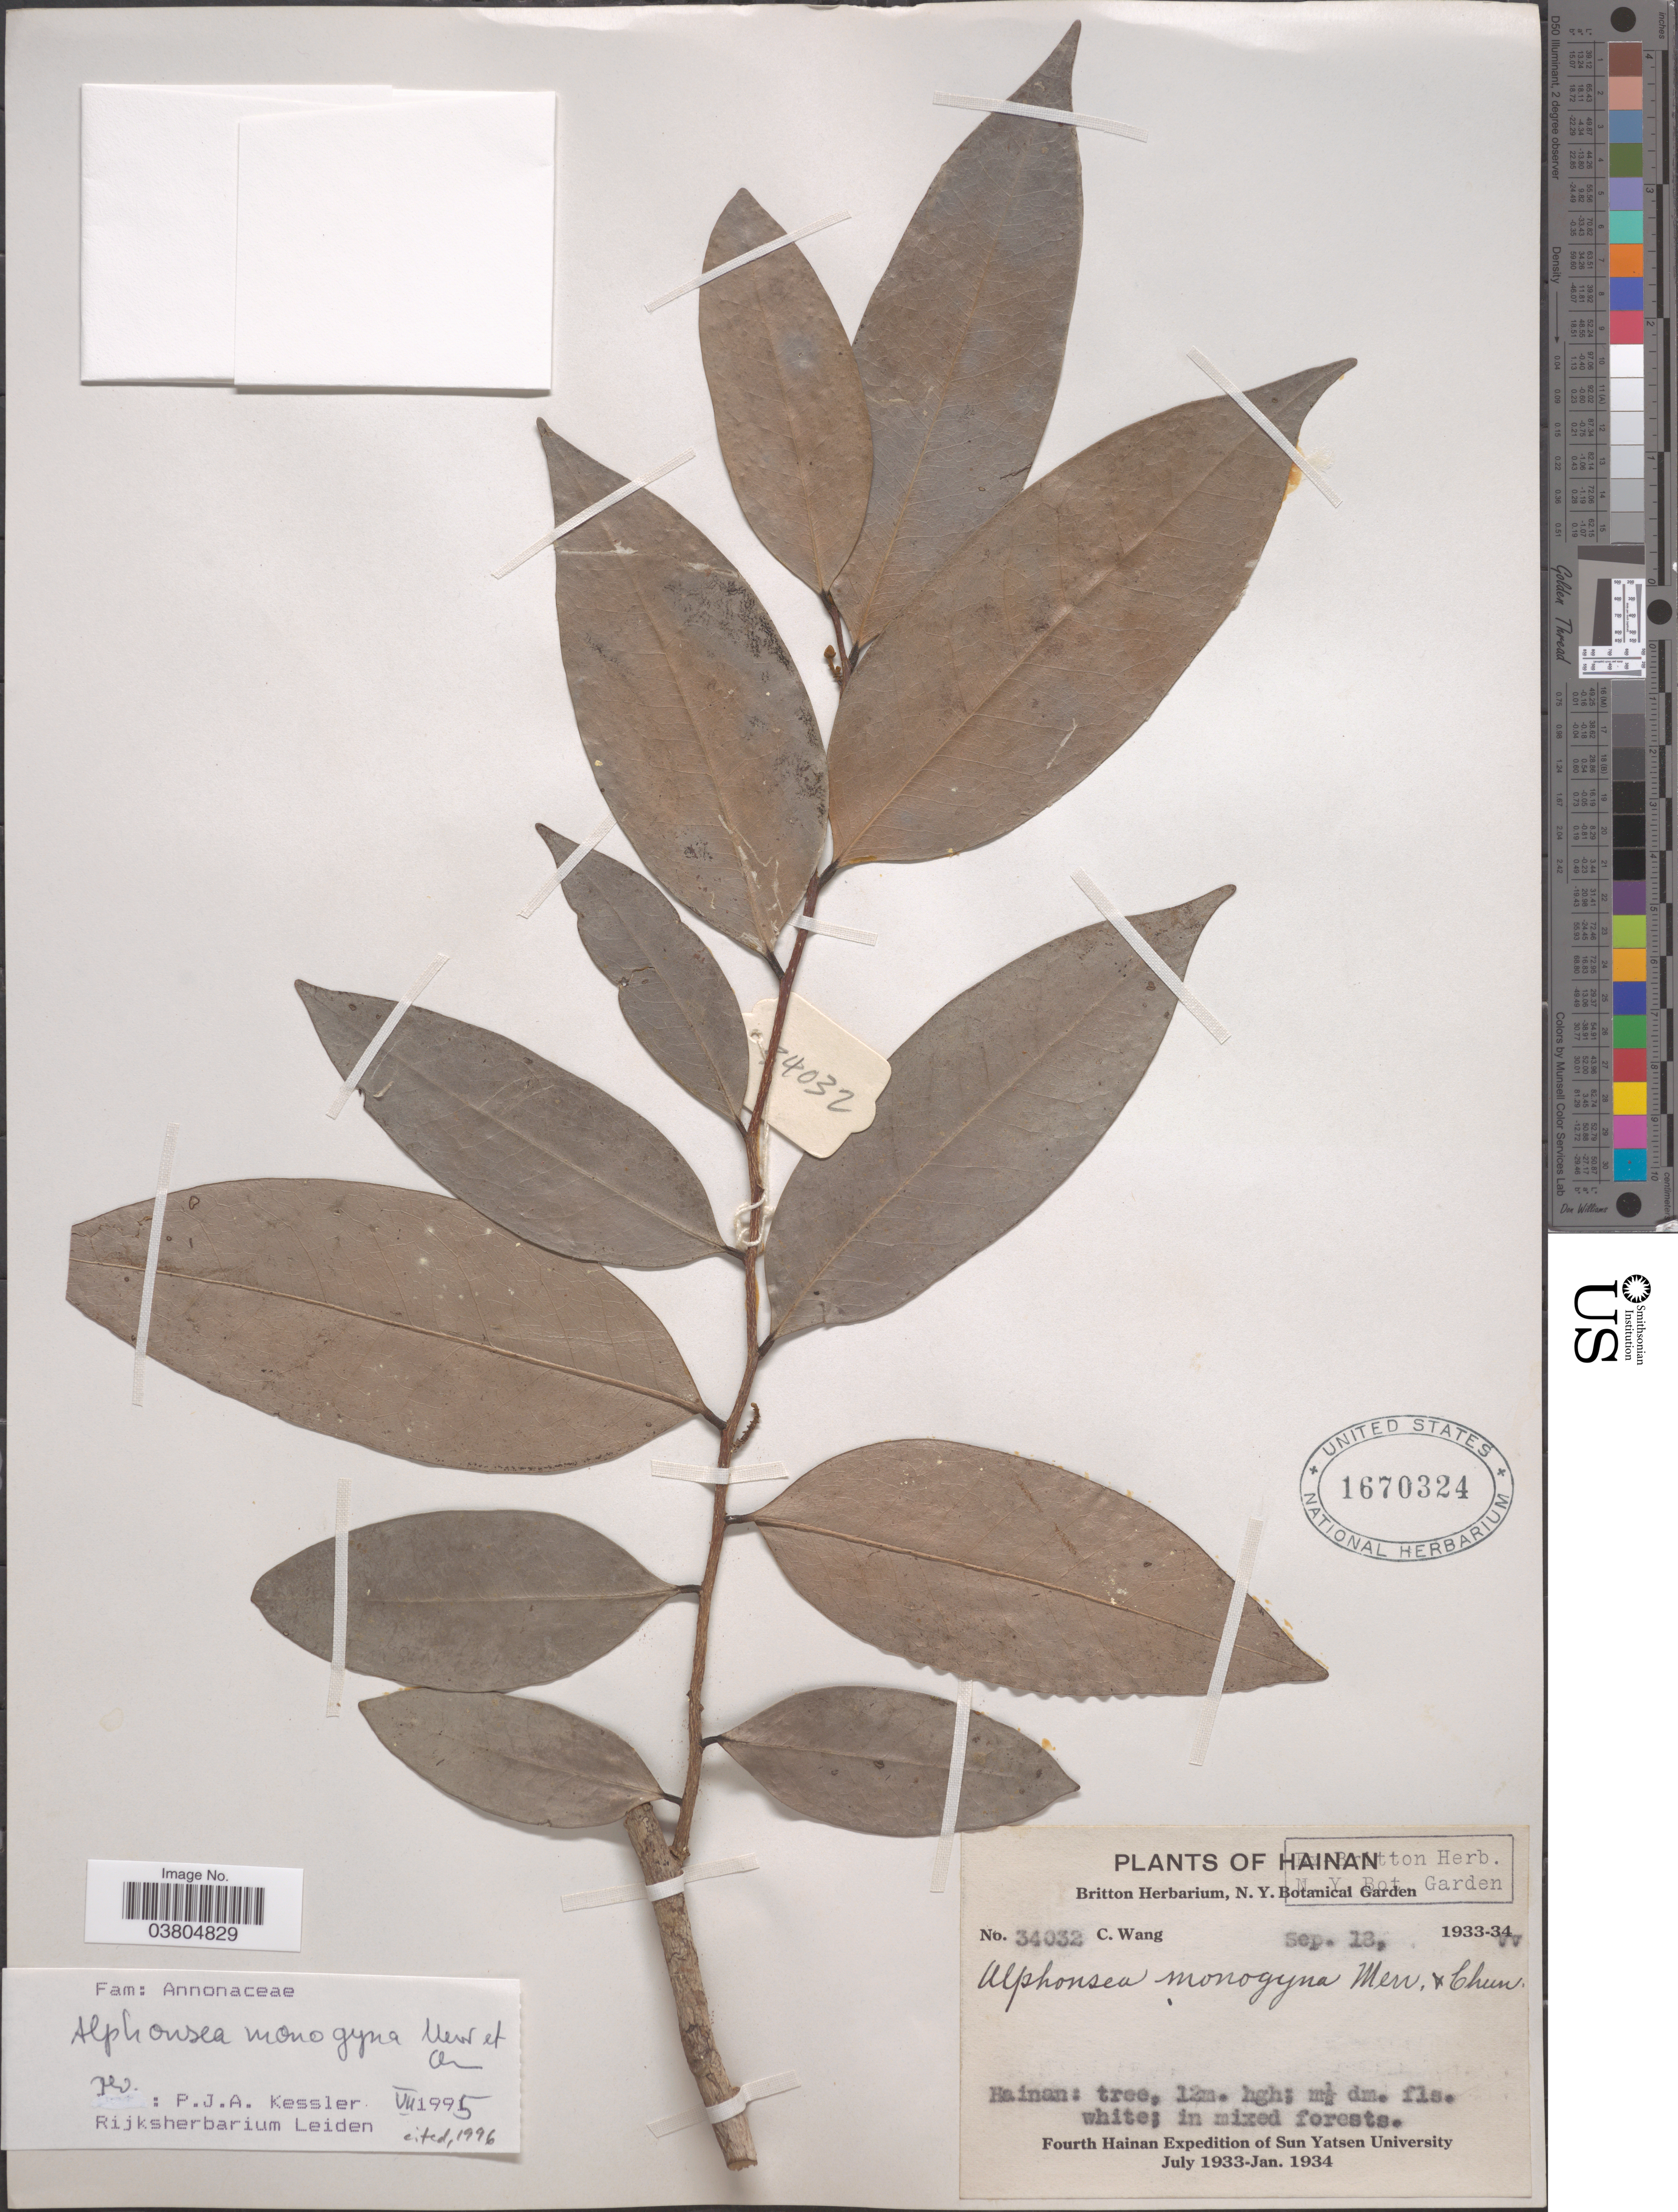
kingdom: Plantae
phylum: Tracheophyta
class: Magnoliopsida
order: Magnoliales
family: Annonaceae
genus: Alphonsea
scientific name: Alphonsea monogyna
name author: Merr. & Chun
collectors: C. Wang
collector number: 34032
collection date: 1933-09-13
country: China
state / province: Hainan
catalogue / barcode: US 1670324